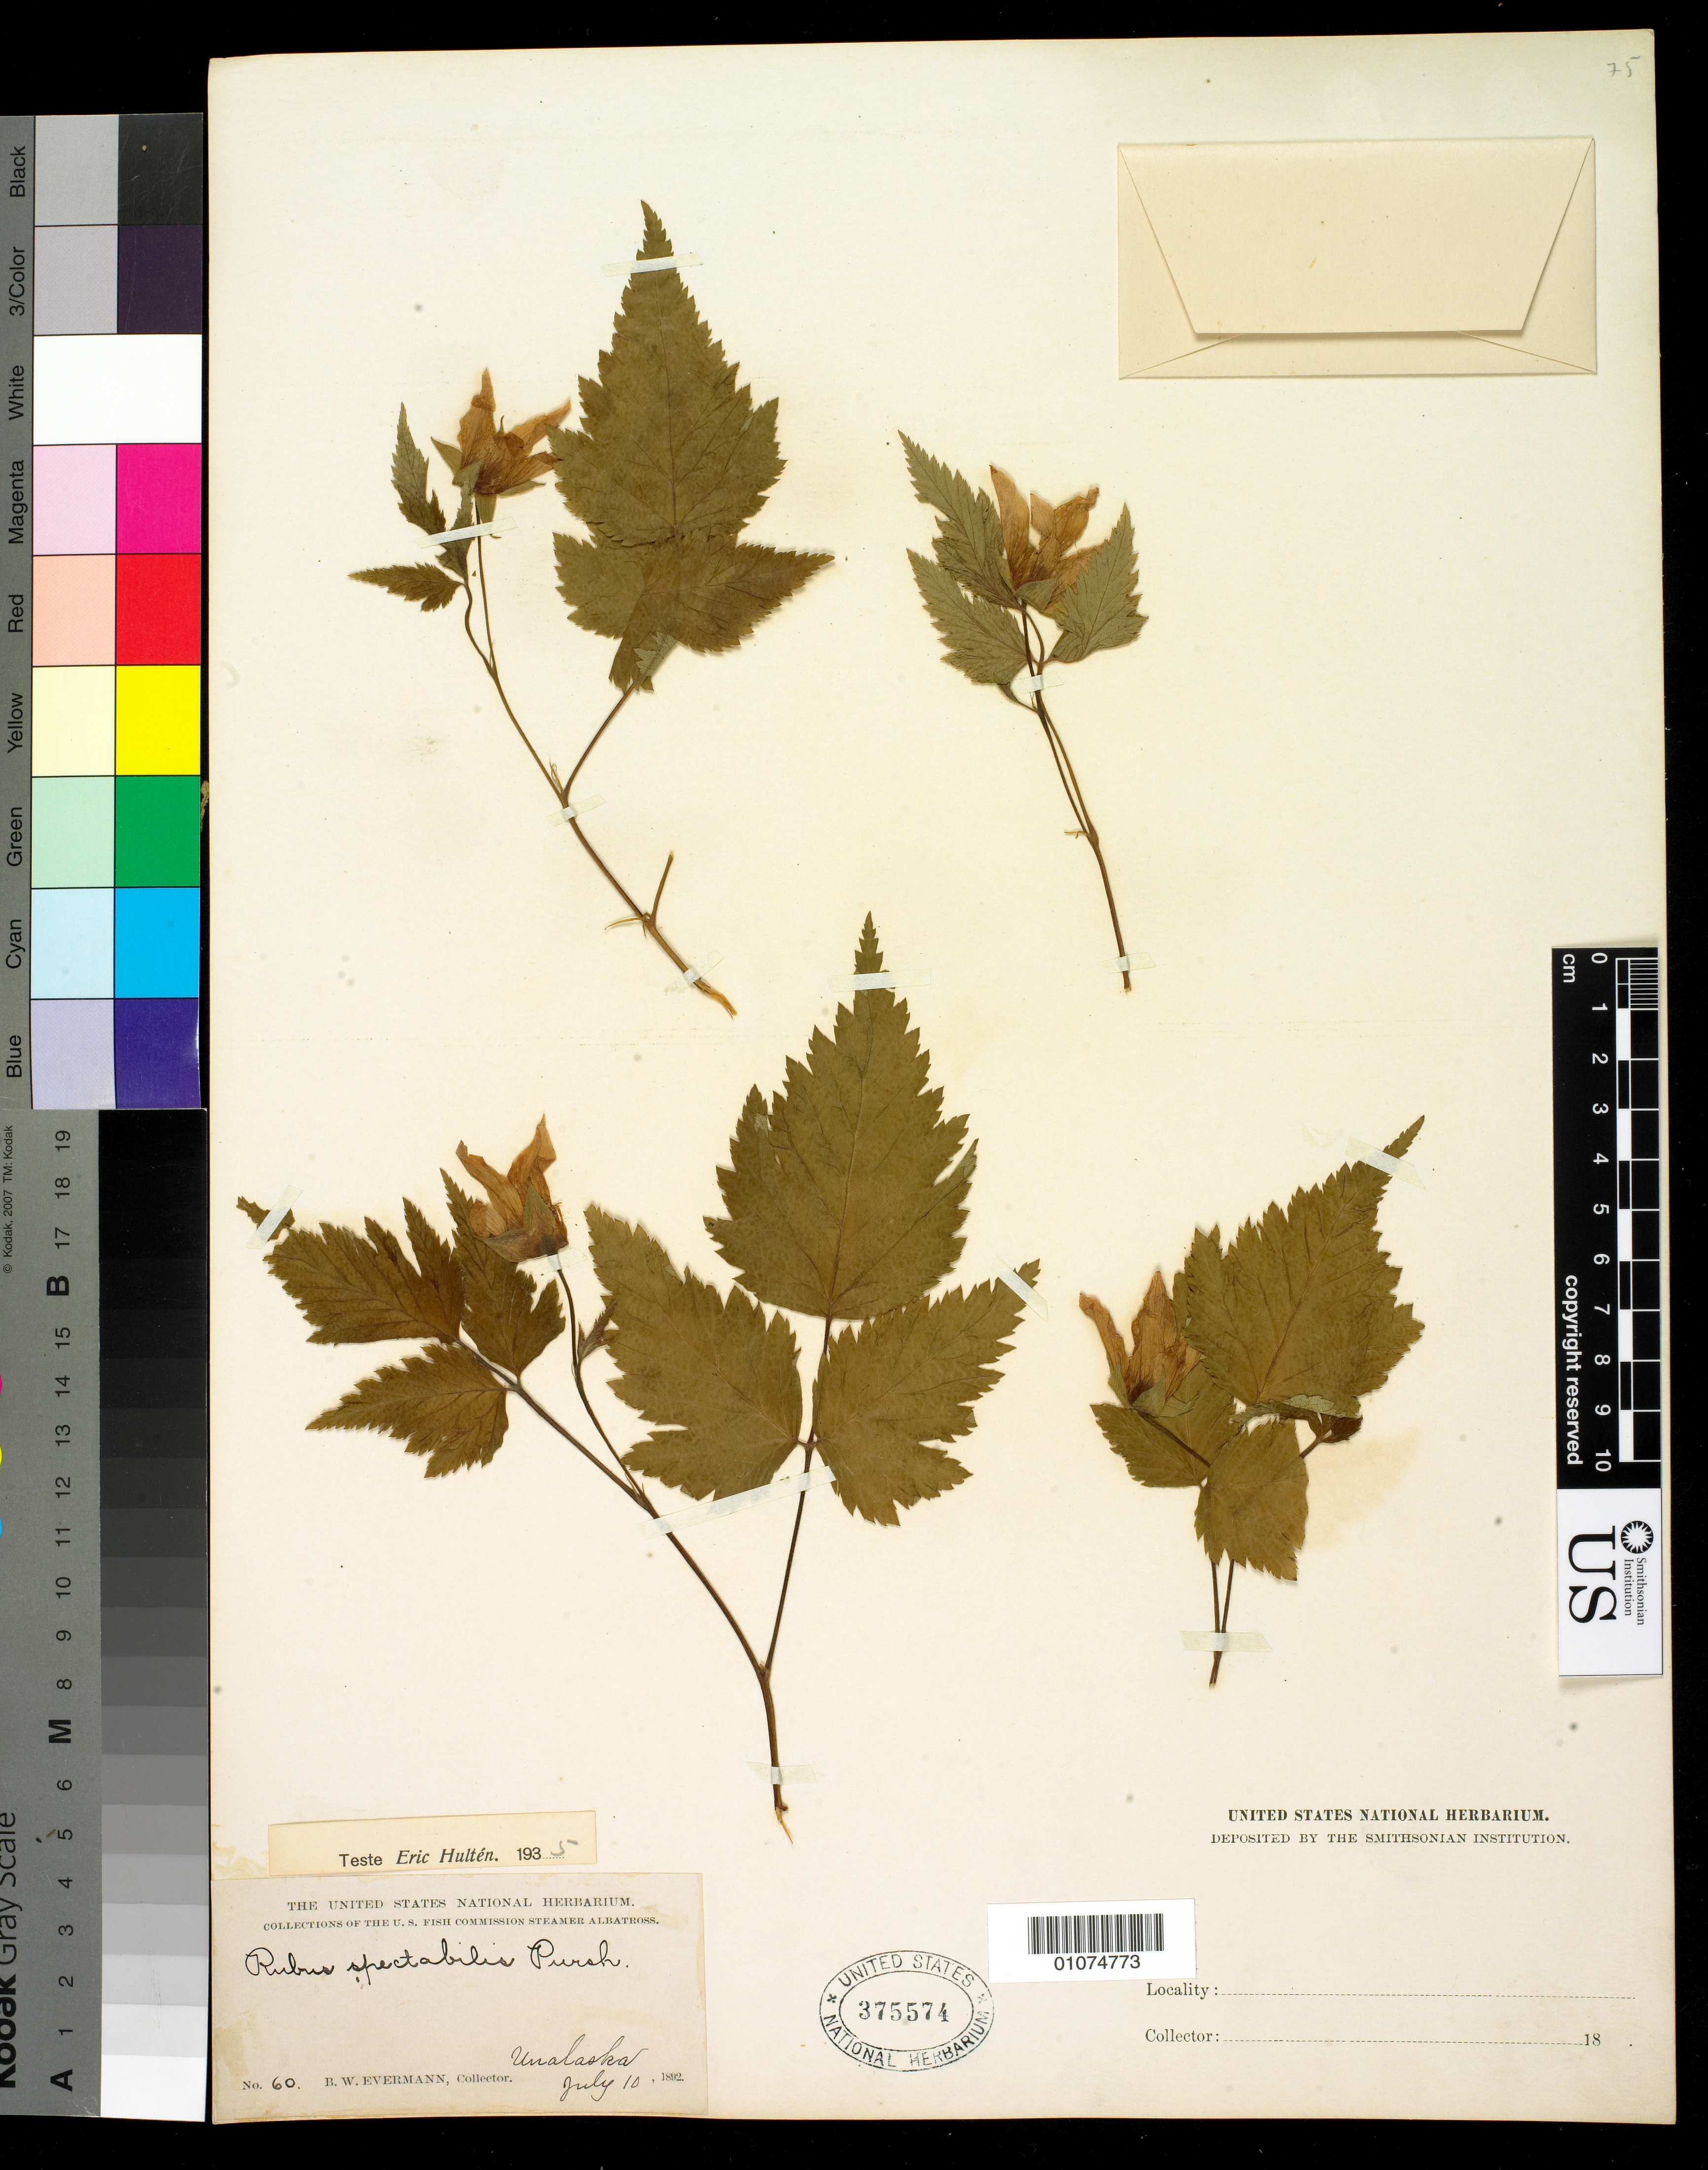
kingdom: Plantae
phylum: Tracheophyta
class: Magnoliopsida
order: Rosales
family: Rosaceae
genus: Rubus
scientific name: Rubus spectabilis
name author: Pursh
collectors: B. W. Evermann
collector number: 60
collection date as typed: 10 Jul 1892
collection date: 1892-07-10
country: United States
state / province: Alaska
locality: Unalaska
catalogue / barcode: US 375574